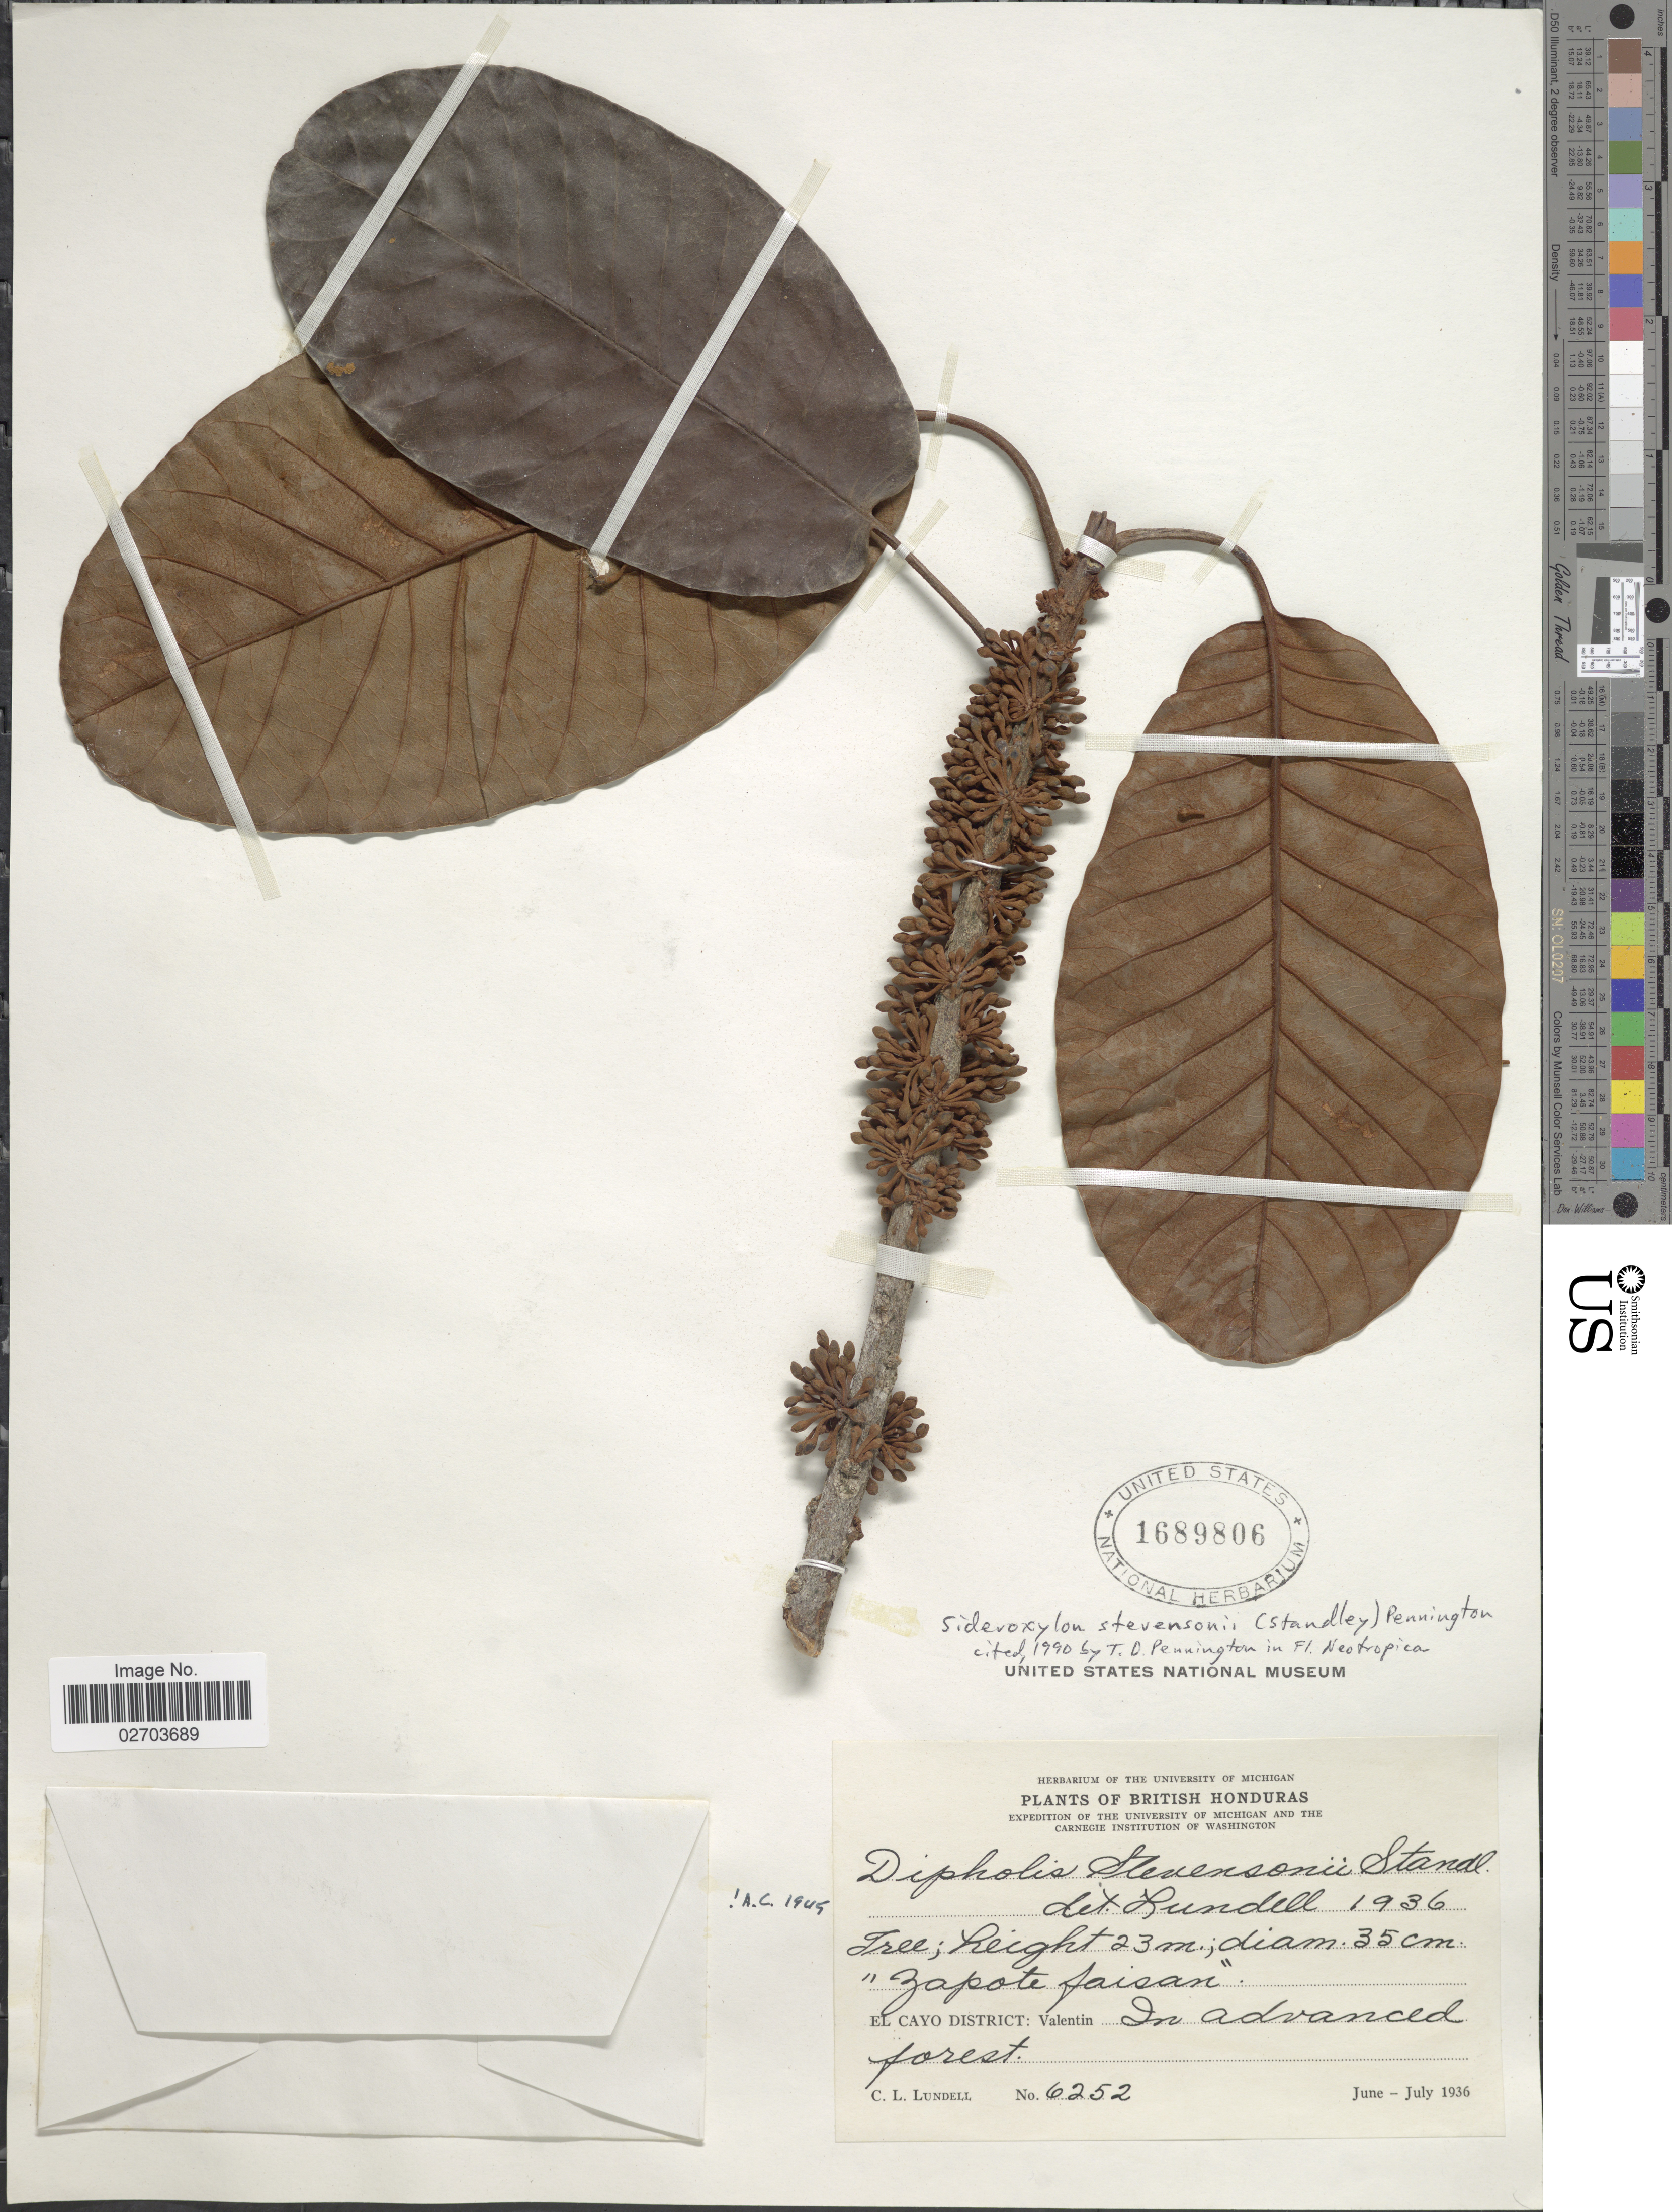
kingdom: Plantae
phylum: Tracheophyta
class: Magnoliopsida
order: Ericales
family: Sapotaceae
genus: Sideroxylon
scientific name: Sideroxylon stevensonii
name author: (Standl.) T.D. Penn.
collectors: C. L. Lundell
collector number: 6252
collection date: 1936-06/1936-07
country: Belize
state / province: Cayo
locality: British Honduras, Valentin, in advanced forest.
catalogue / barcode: US 1689806